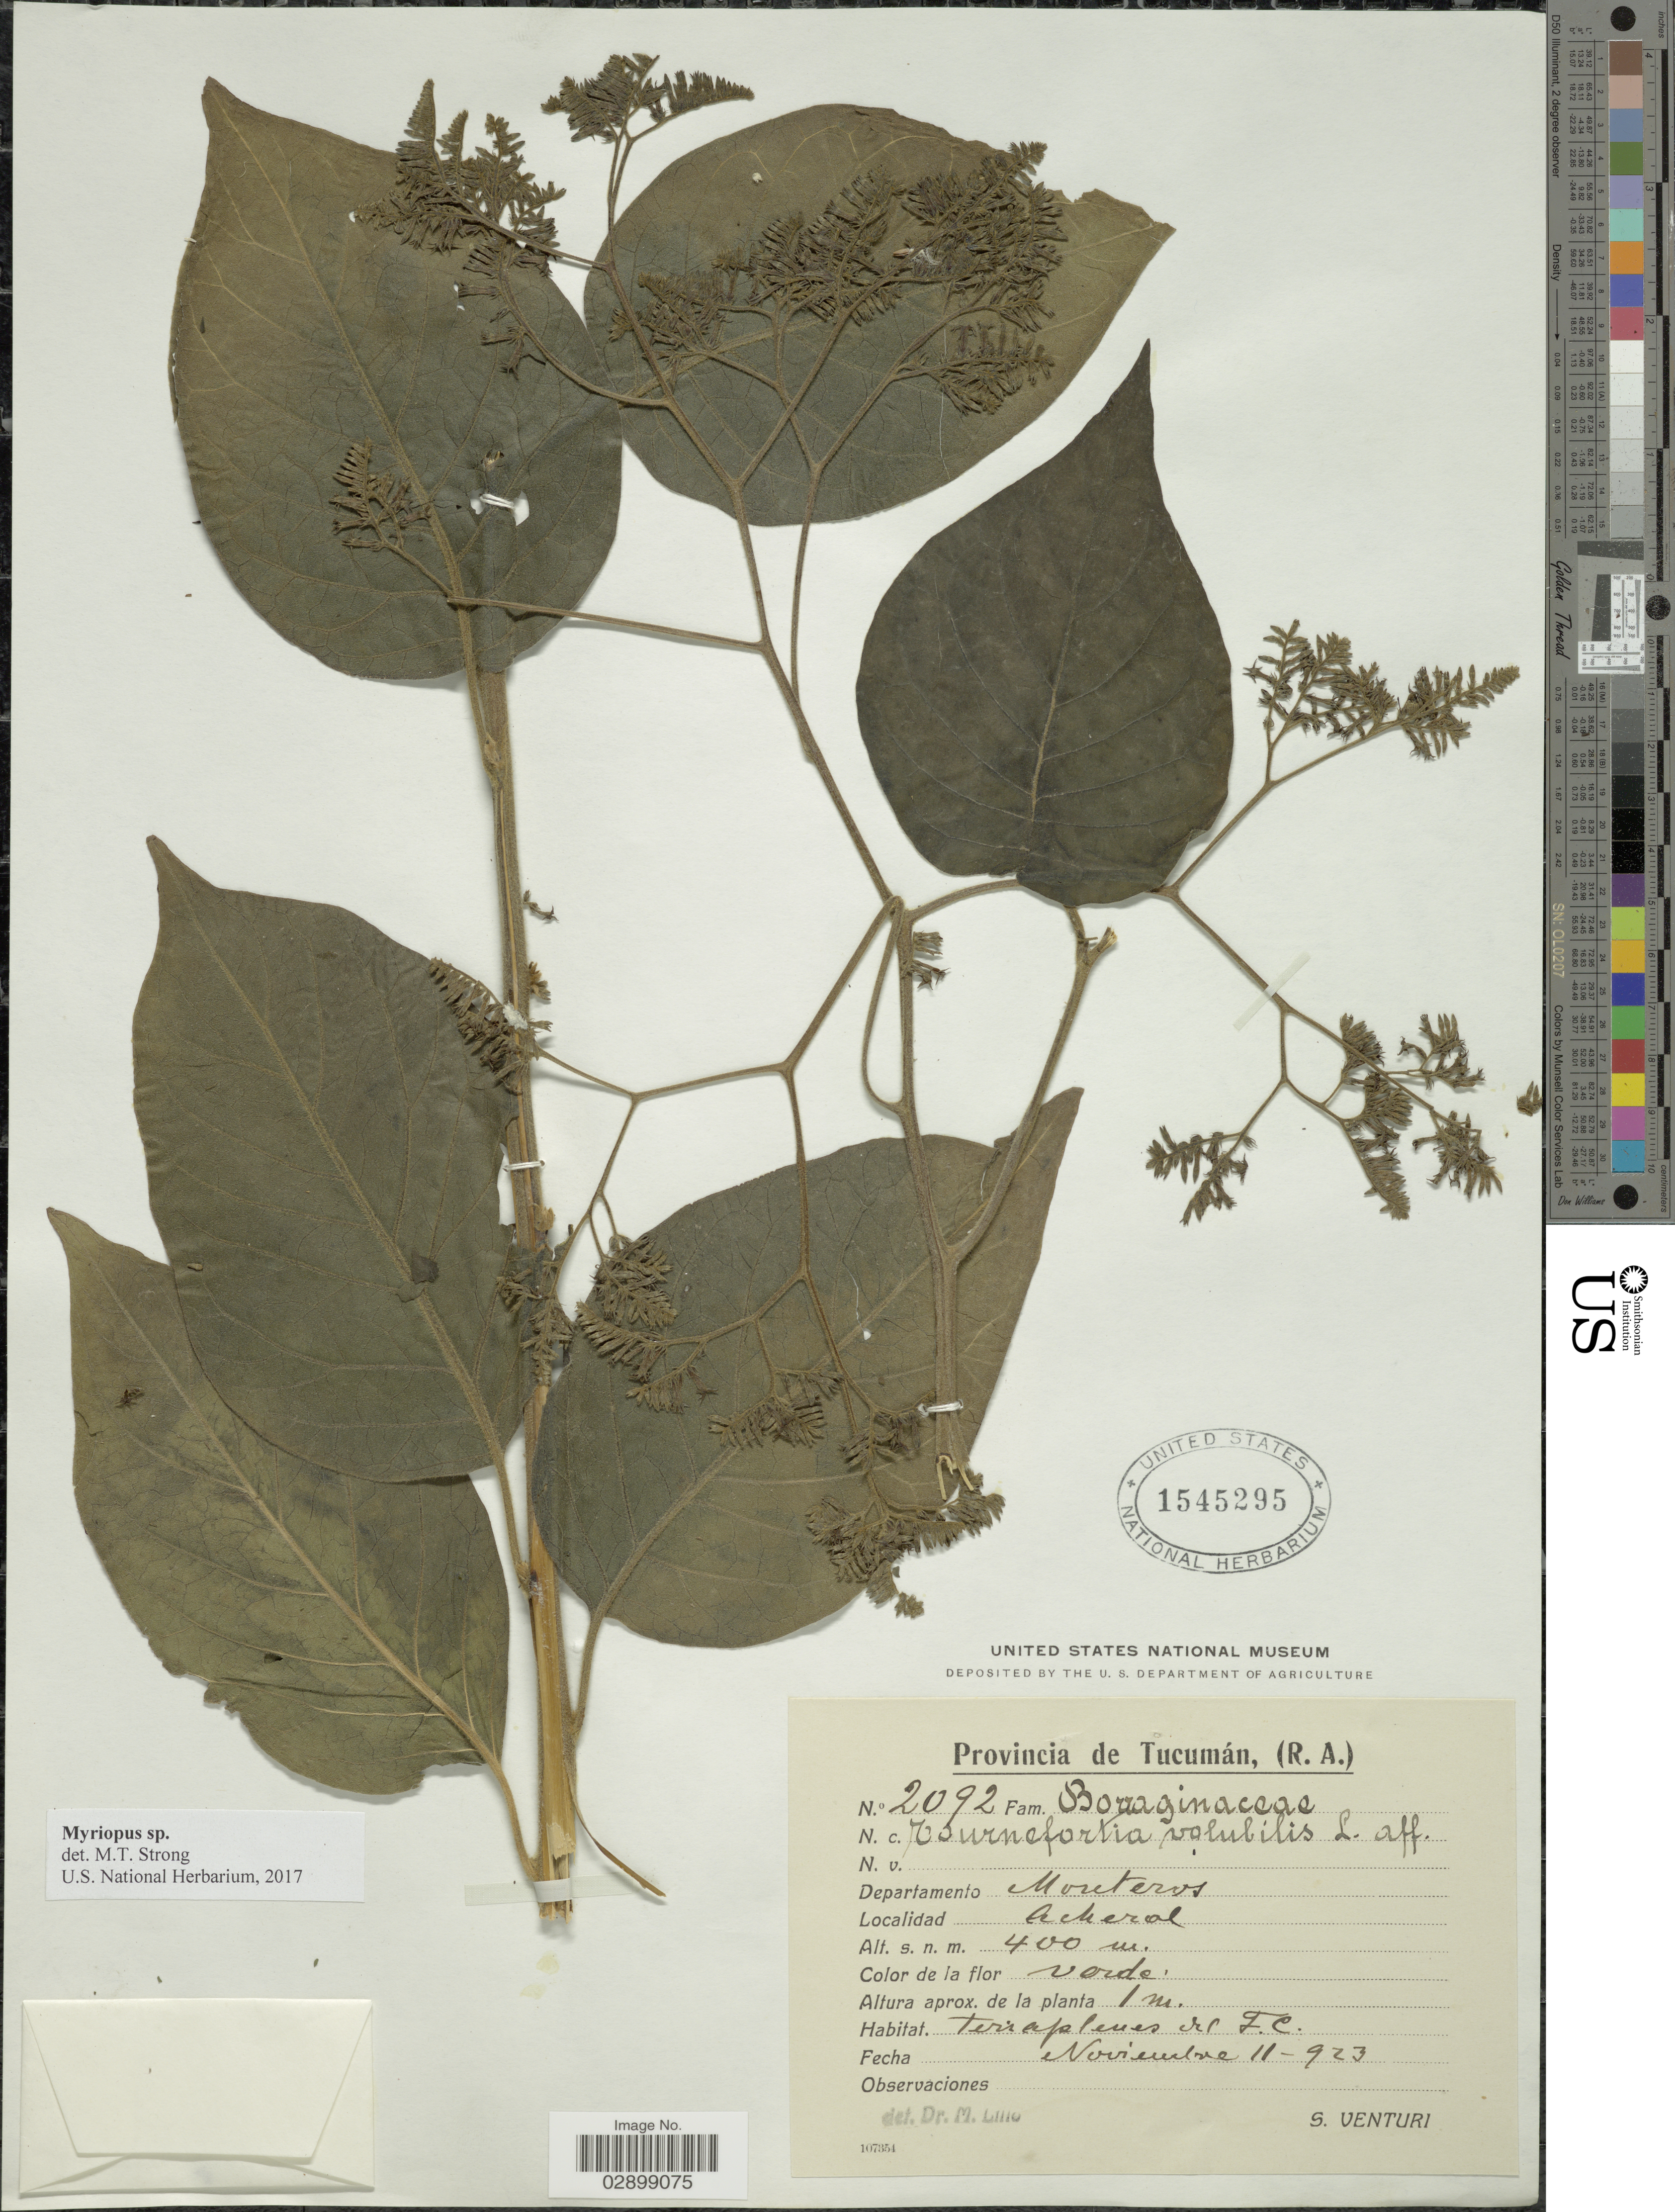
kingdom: Plantae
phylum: Tracheophyta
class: Magnoliopsida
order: Boraginales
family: Heliotropiaceae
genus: Myriopus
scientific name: Myriopus sp.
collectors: S. Venturi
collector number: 2092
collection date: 1923-11-11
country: Argentina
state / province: Tucuman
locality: Departamento Monteros. Acheral.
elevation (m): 400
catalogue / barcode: US 1545295